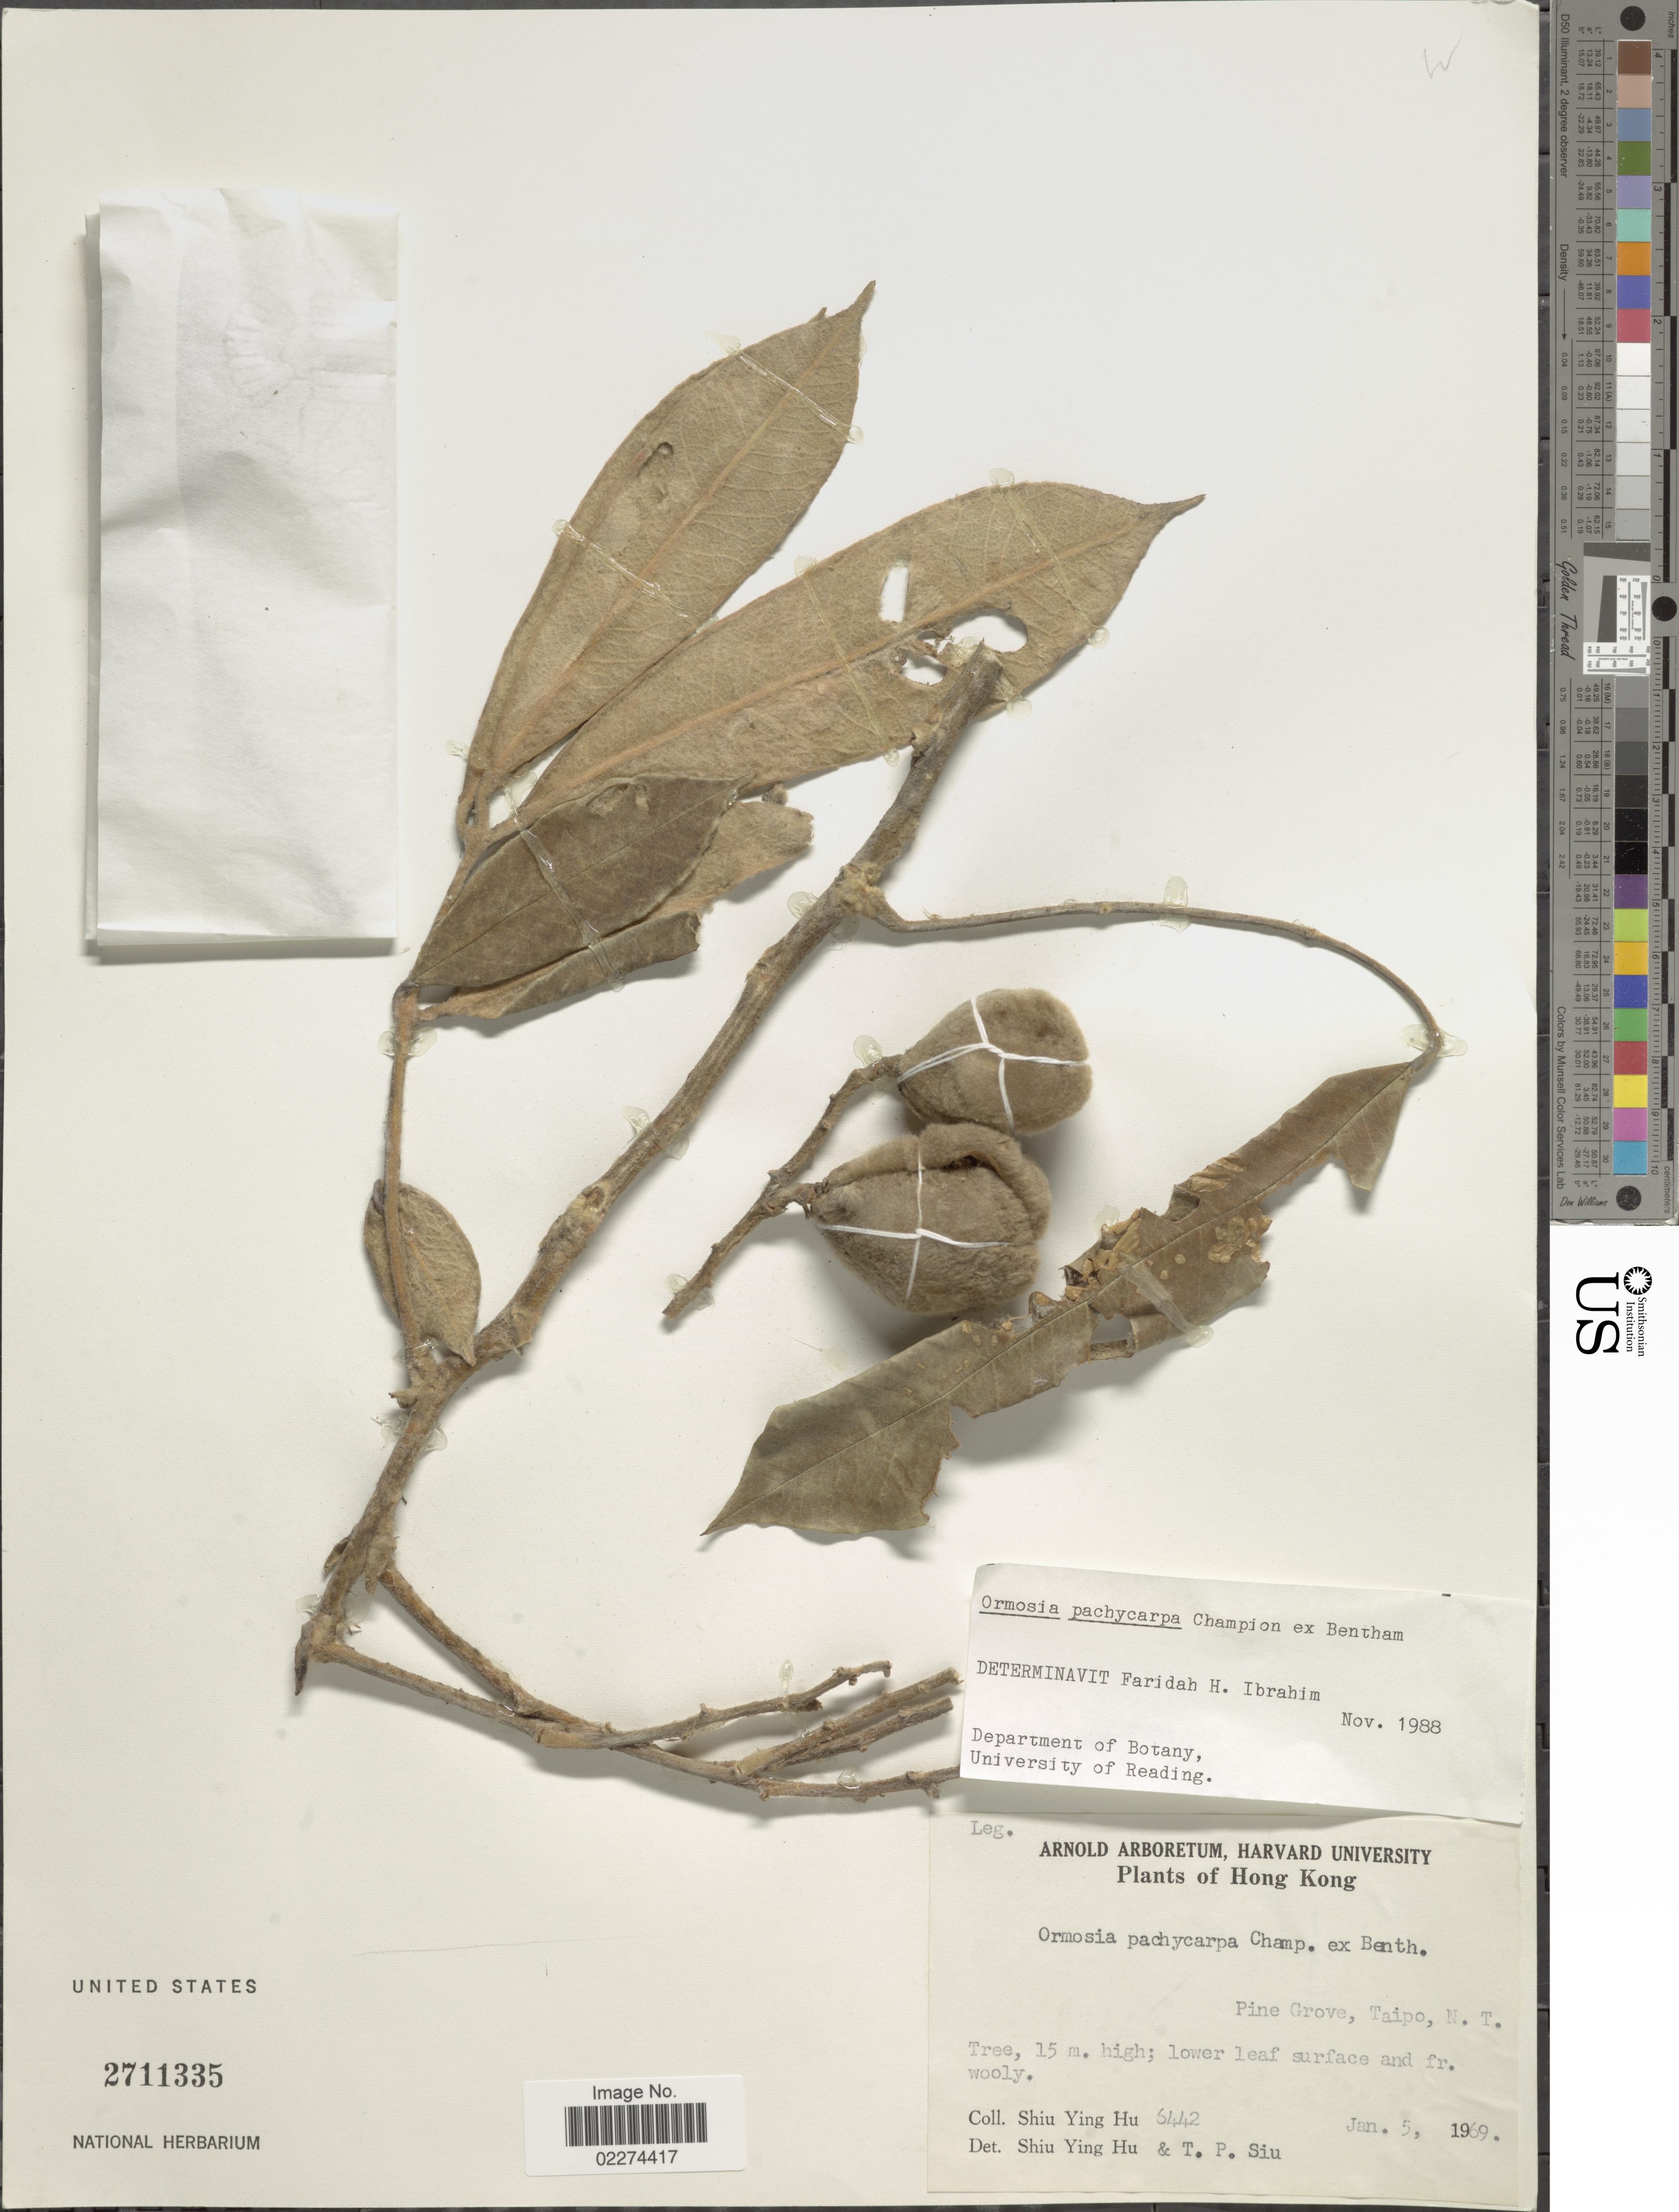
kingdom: Plantae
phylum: Tracheophyta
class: Magnoliopsida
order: Fabales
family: Fabaceae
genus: Ormosia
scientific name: Ormosia pachycarpa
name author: Champ. ex Benth.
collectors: S. Y. Hu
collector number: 6442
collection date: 1969-01-05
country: China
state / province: Hong Kong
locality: Hong Kong, Pine Grove, Taipo, N. T.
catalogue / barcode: US 2711335